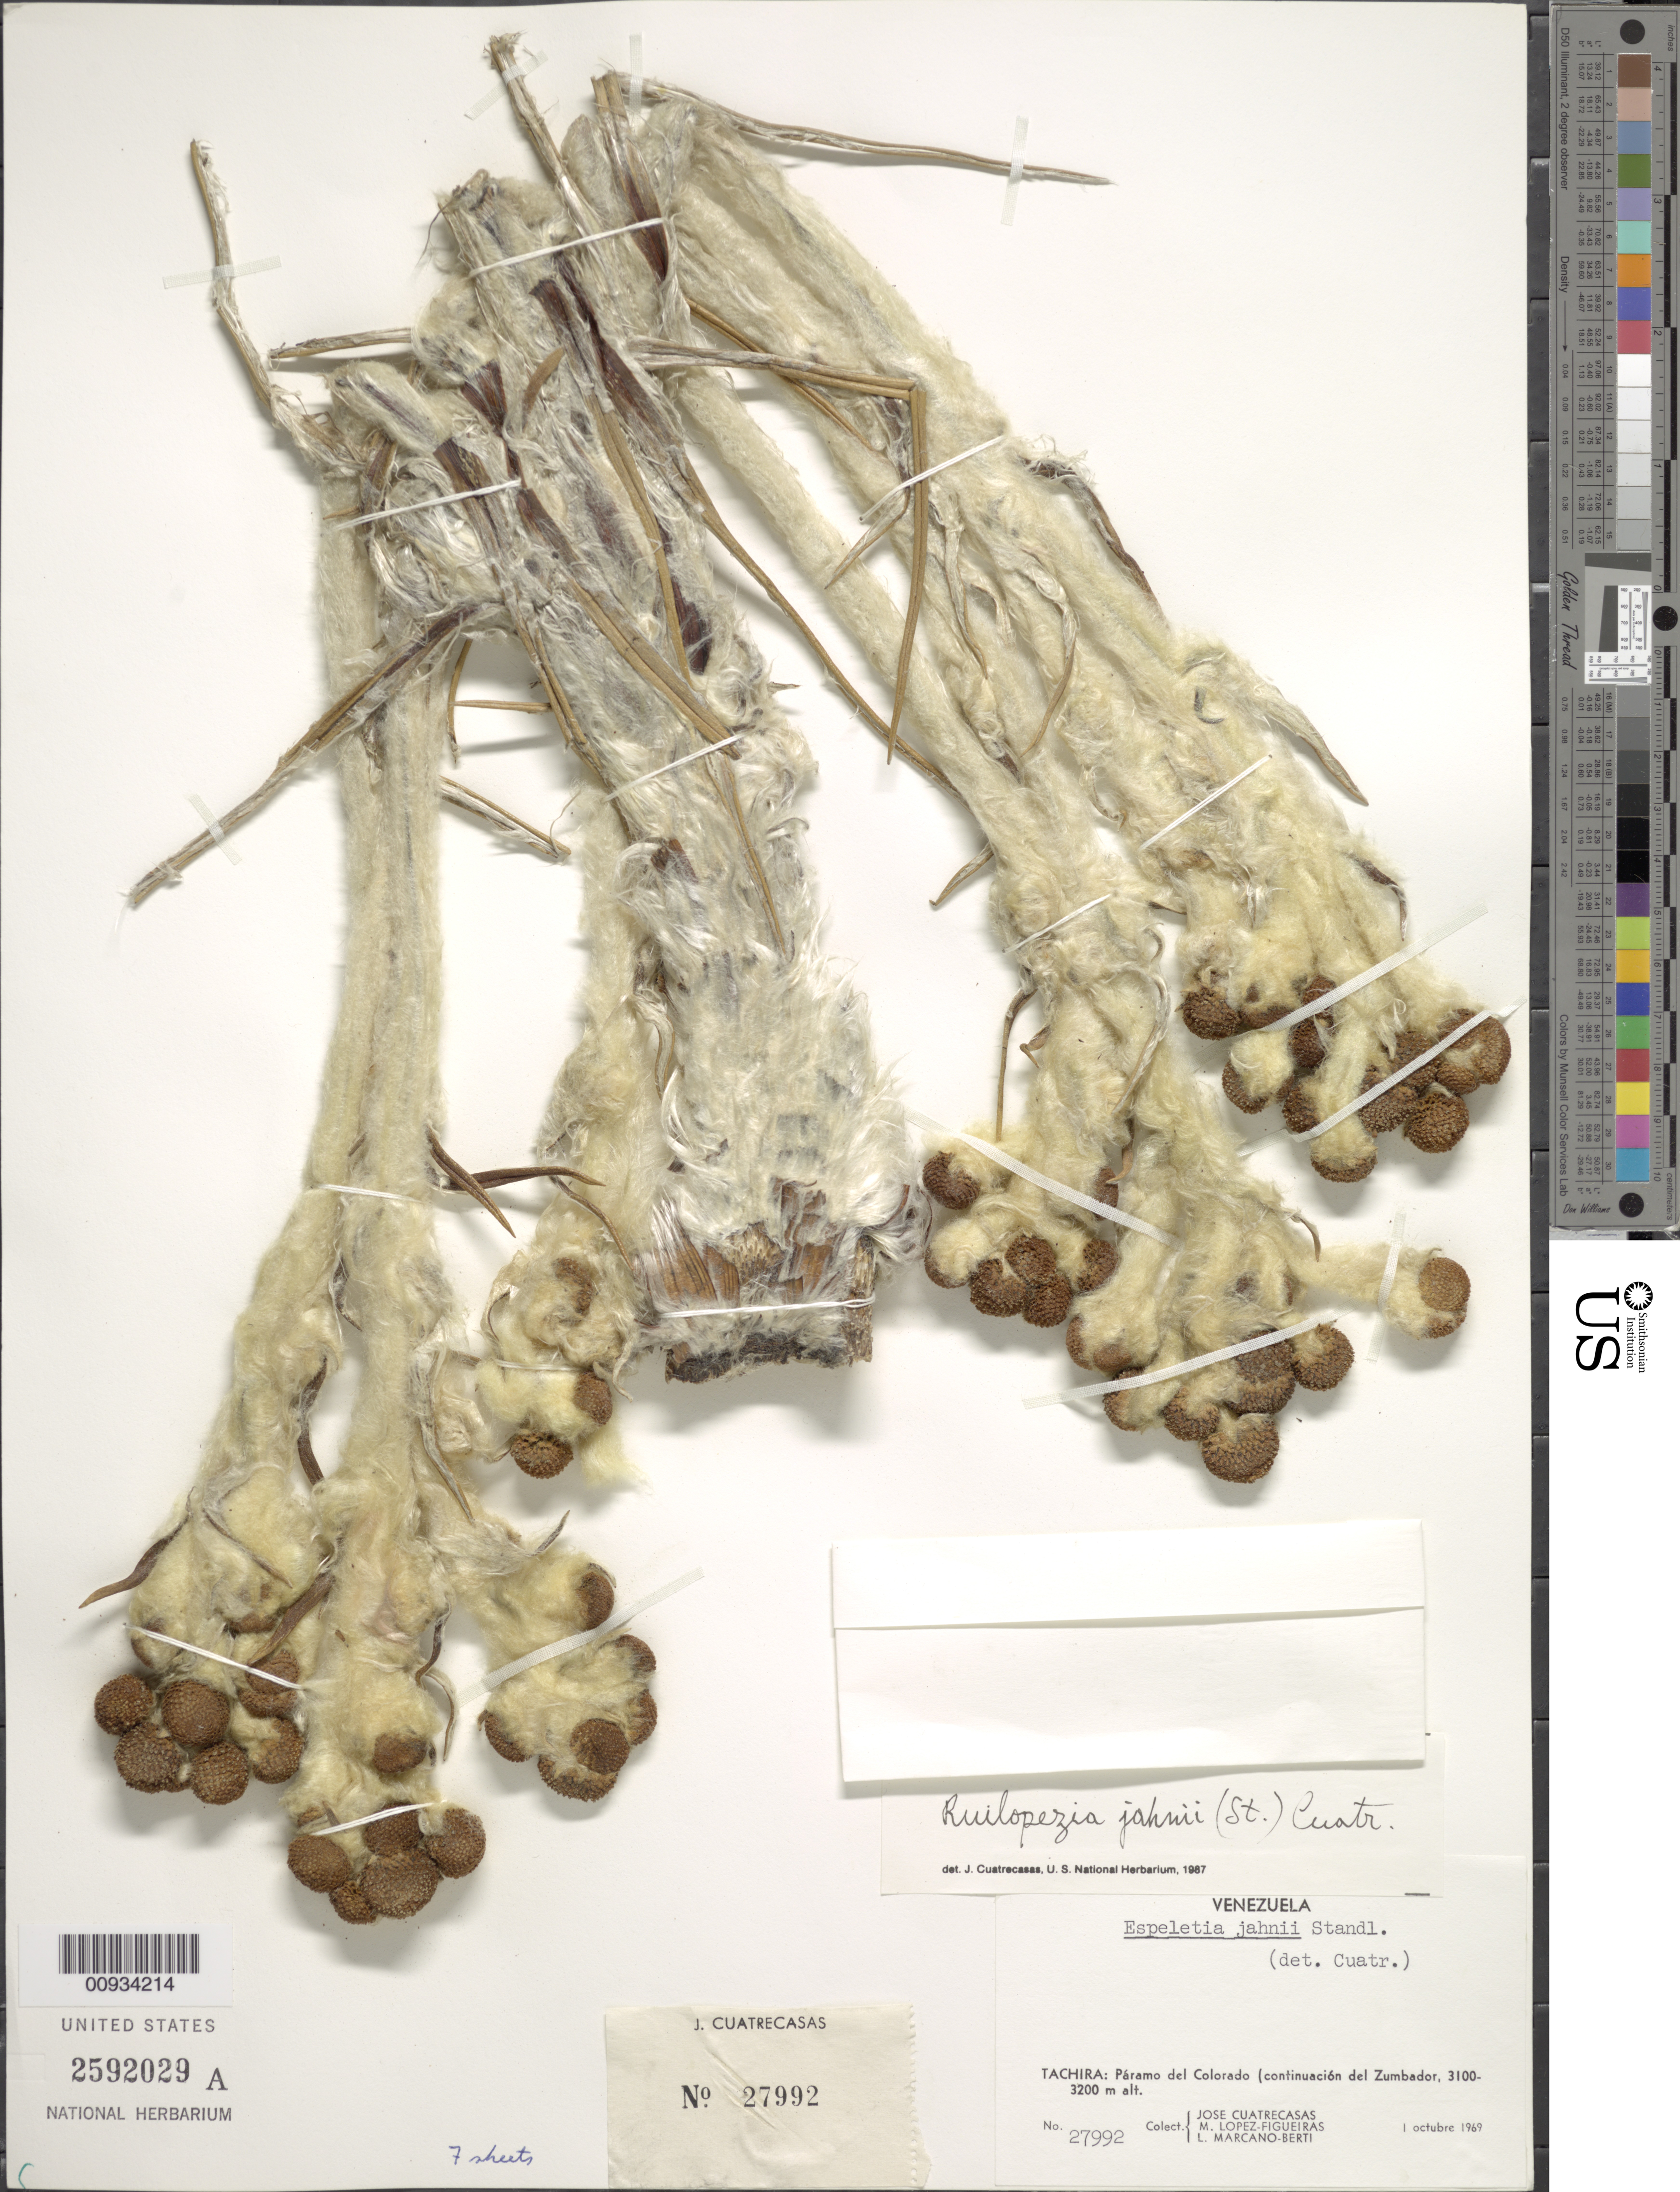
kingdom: Plantae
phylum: Tracheophyta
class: Magnoliopsida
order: Asterales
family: Asteraceae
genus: Ruilopezia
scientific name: Ruilopezia jahnii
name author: (Standl.) Cuatrec.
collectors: J. Cuatrecasas, M. López Figueiras & L. Marcano-Berti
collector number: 27992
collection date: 1969-10-01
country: Venezuela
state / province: Tachira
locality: Paramo del Colorado (continuacion del Zumbador)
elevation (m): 3100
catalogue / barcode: US 2592029A